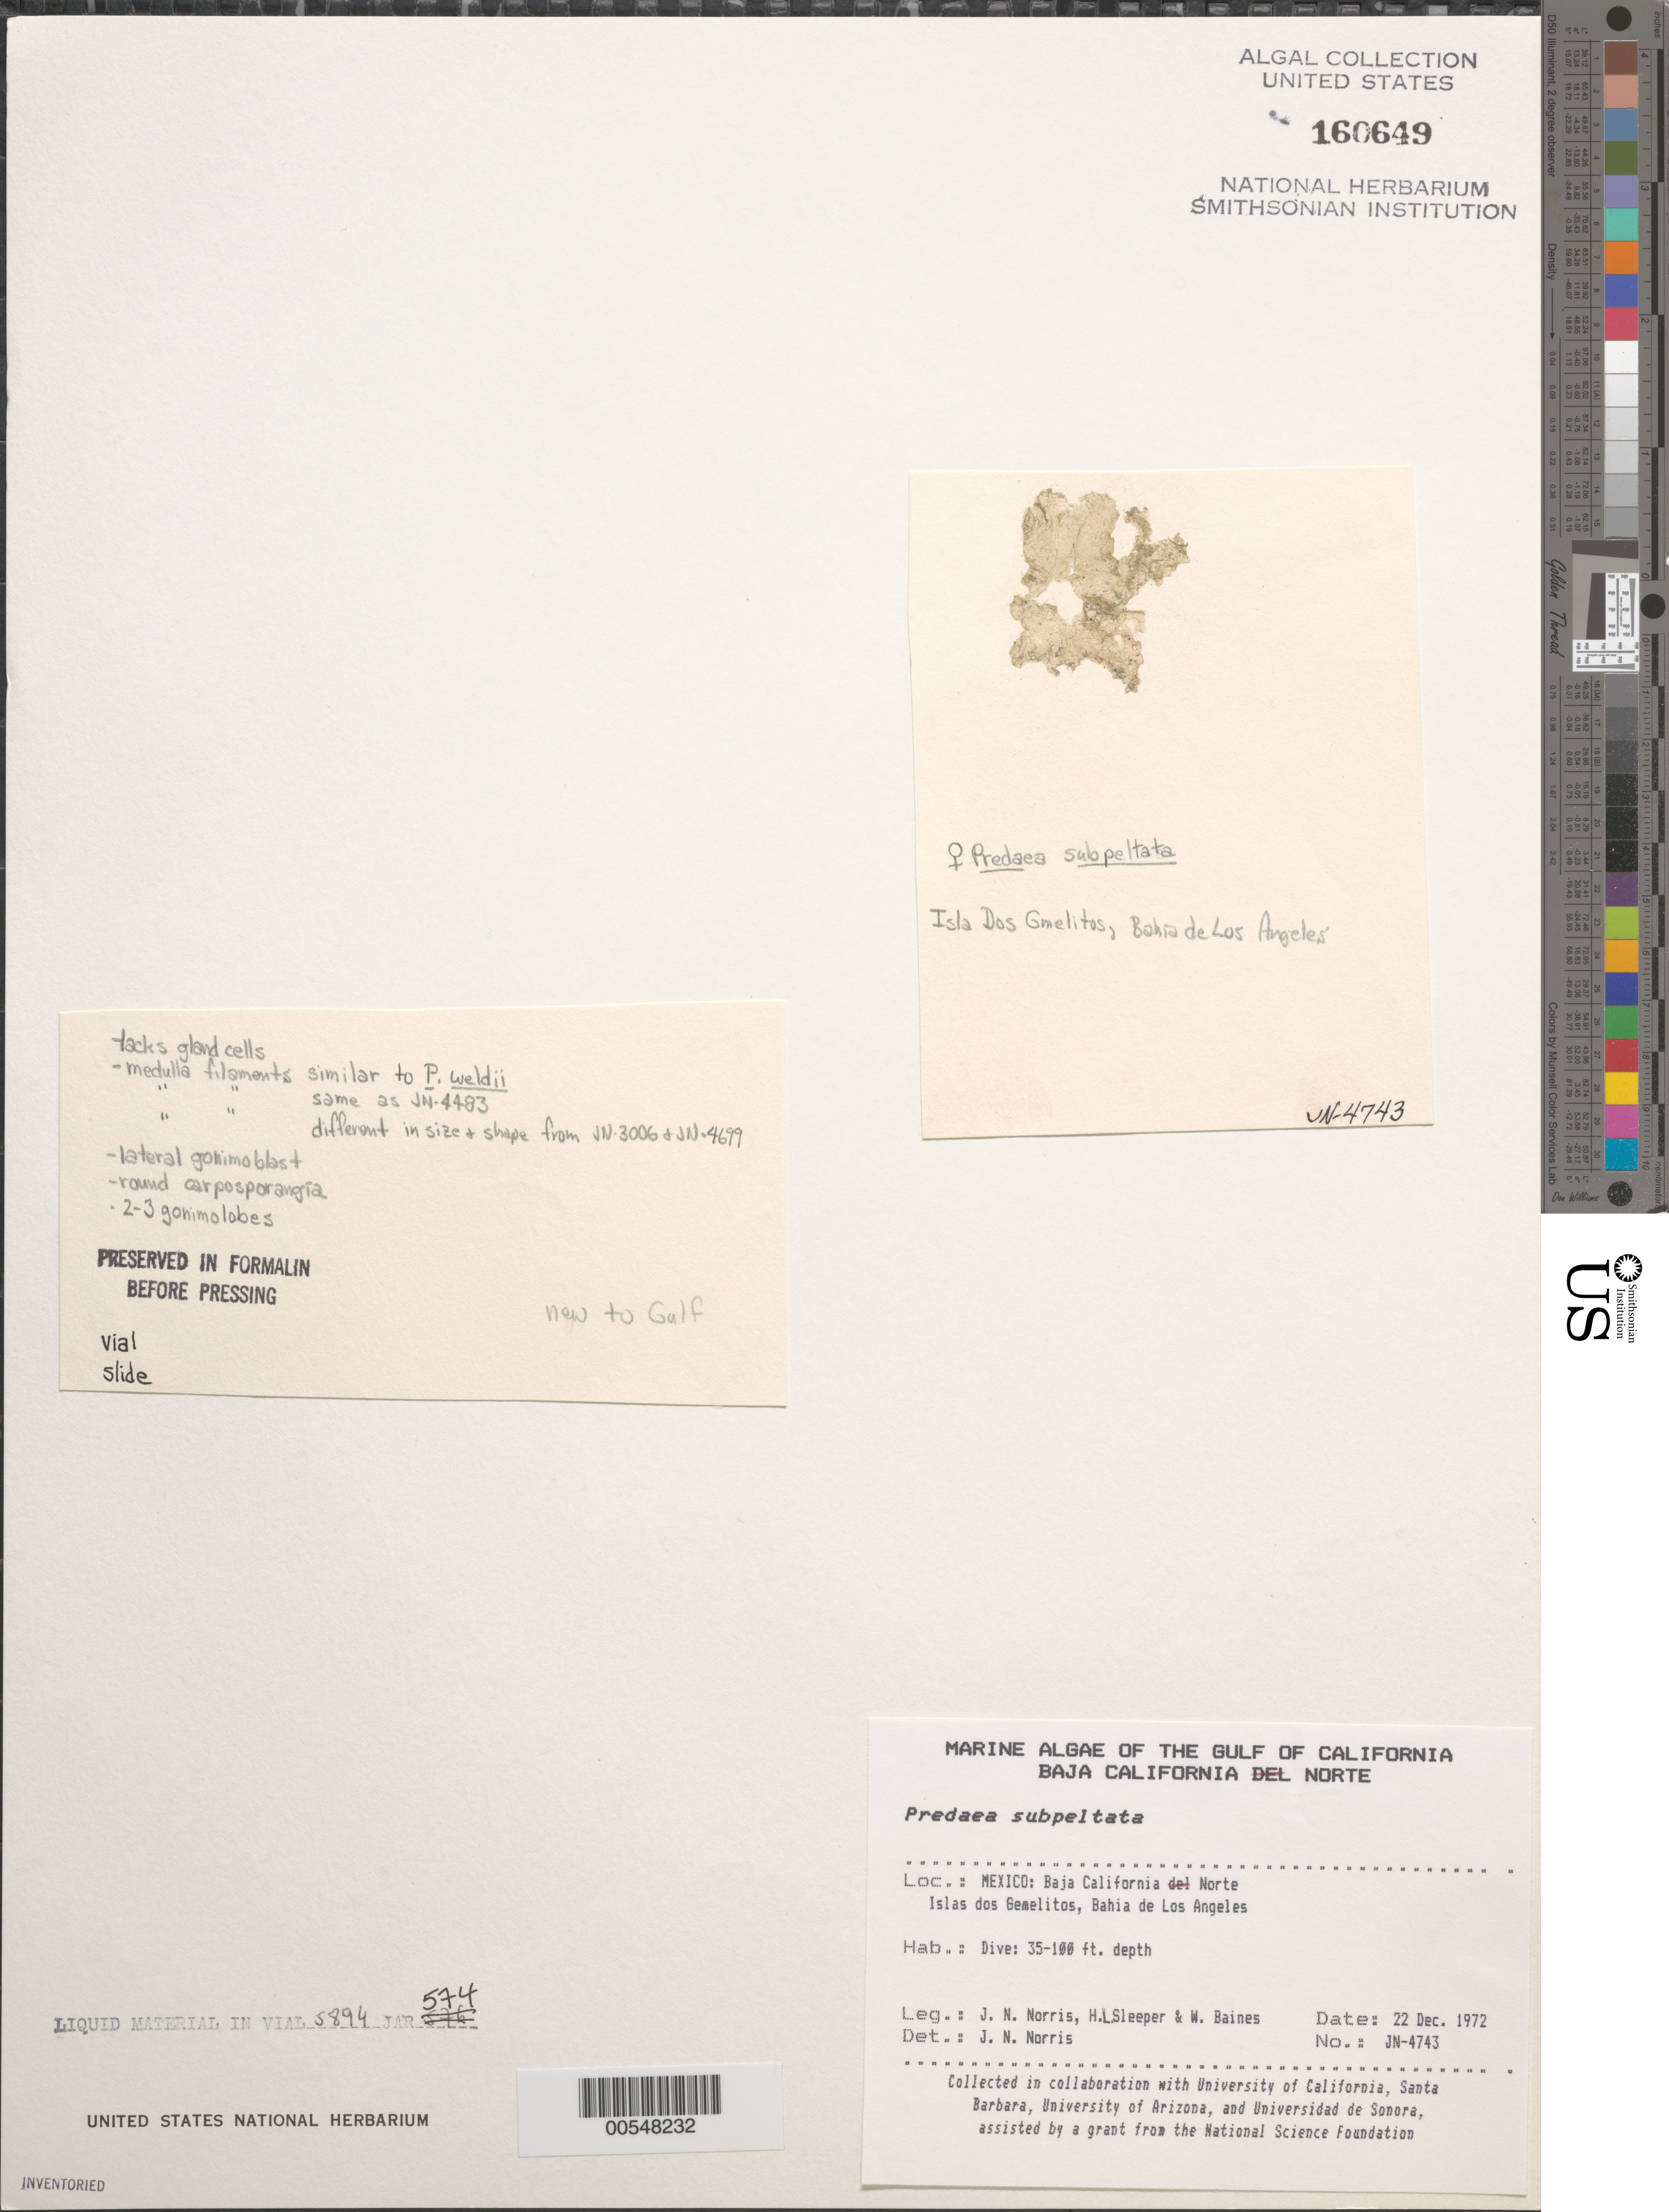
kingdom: Plantae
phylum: Rhodophyta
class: Florideophyceae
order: Nemastomatales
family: Nemastomataceae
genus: Predaea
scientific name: Predaea subpeltata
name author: E.Y. Dawson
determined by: Norris, James N.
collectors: J. N. Norris, H. Sleeper & W. Baines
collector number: JN-4743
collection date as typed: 22 Dec 1972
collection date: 1972-12-22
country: Mexico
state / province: Baja California Norte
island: Islas Los Gemelitos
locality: Bahia de los Angeles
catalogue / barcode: US 160649